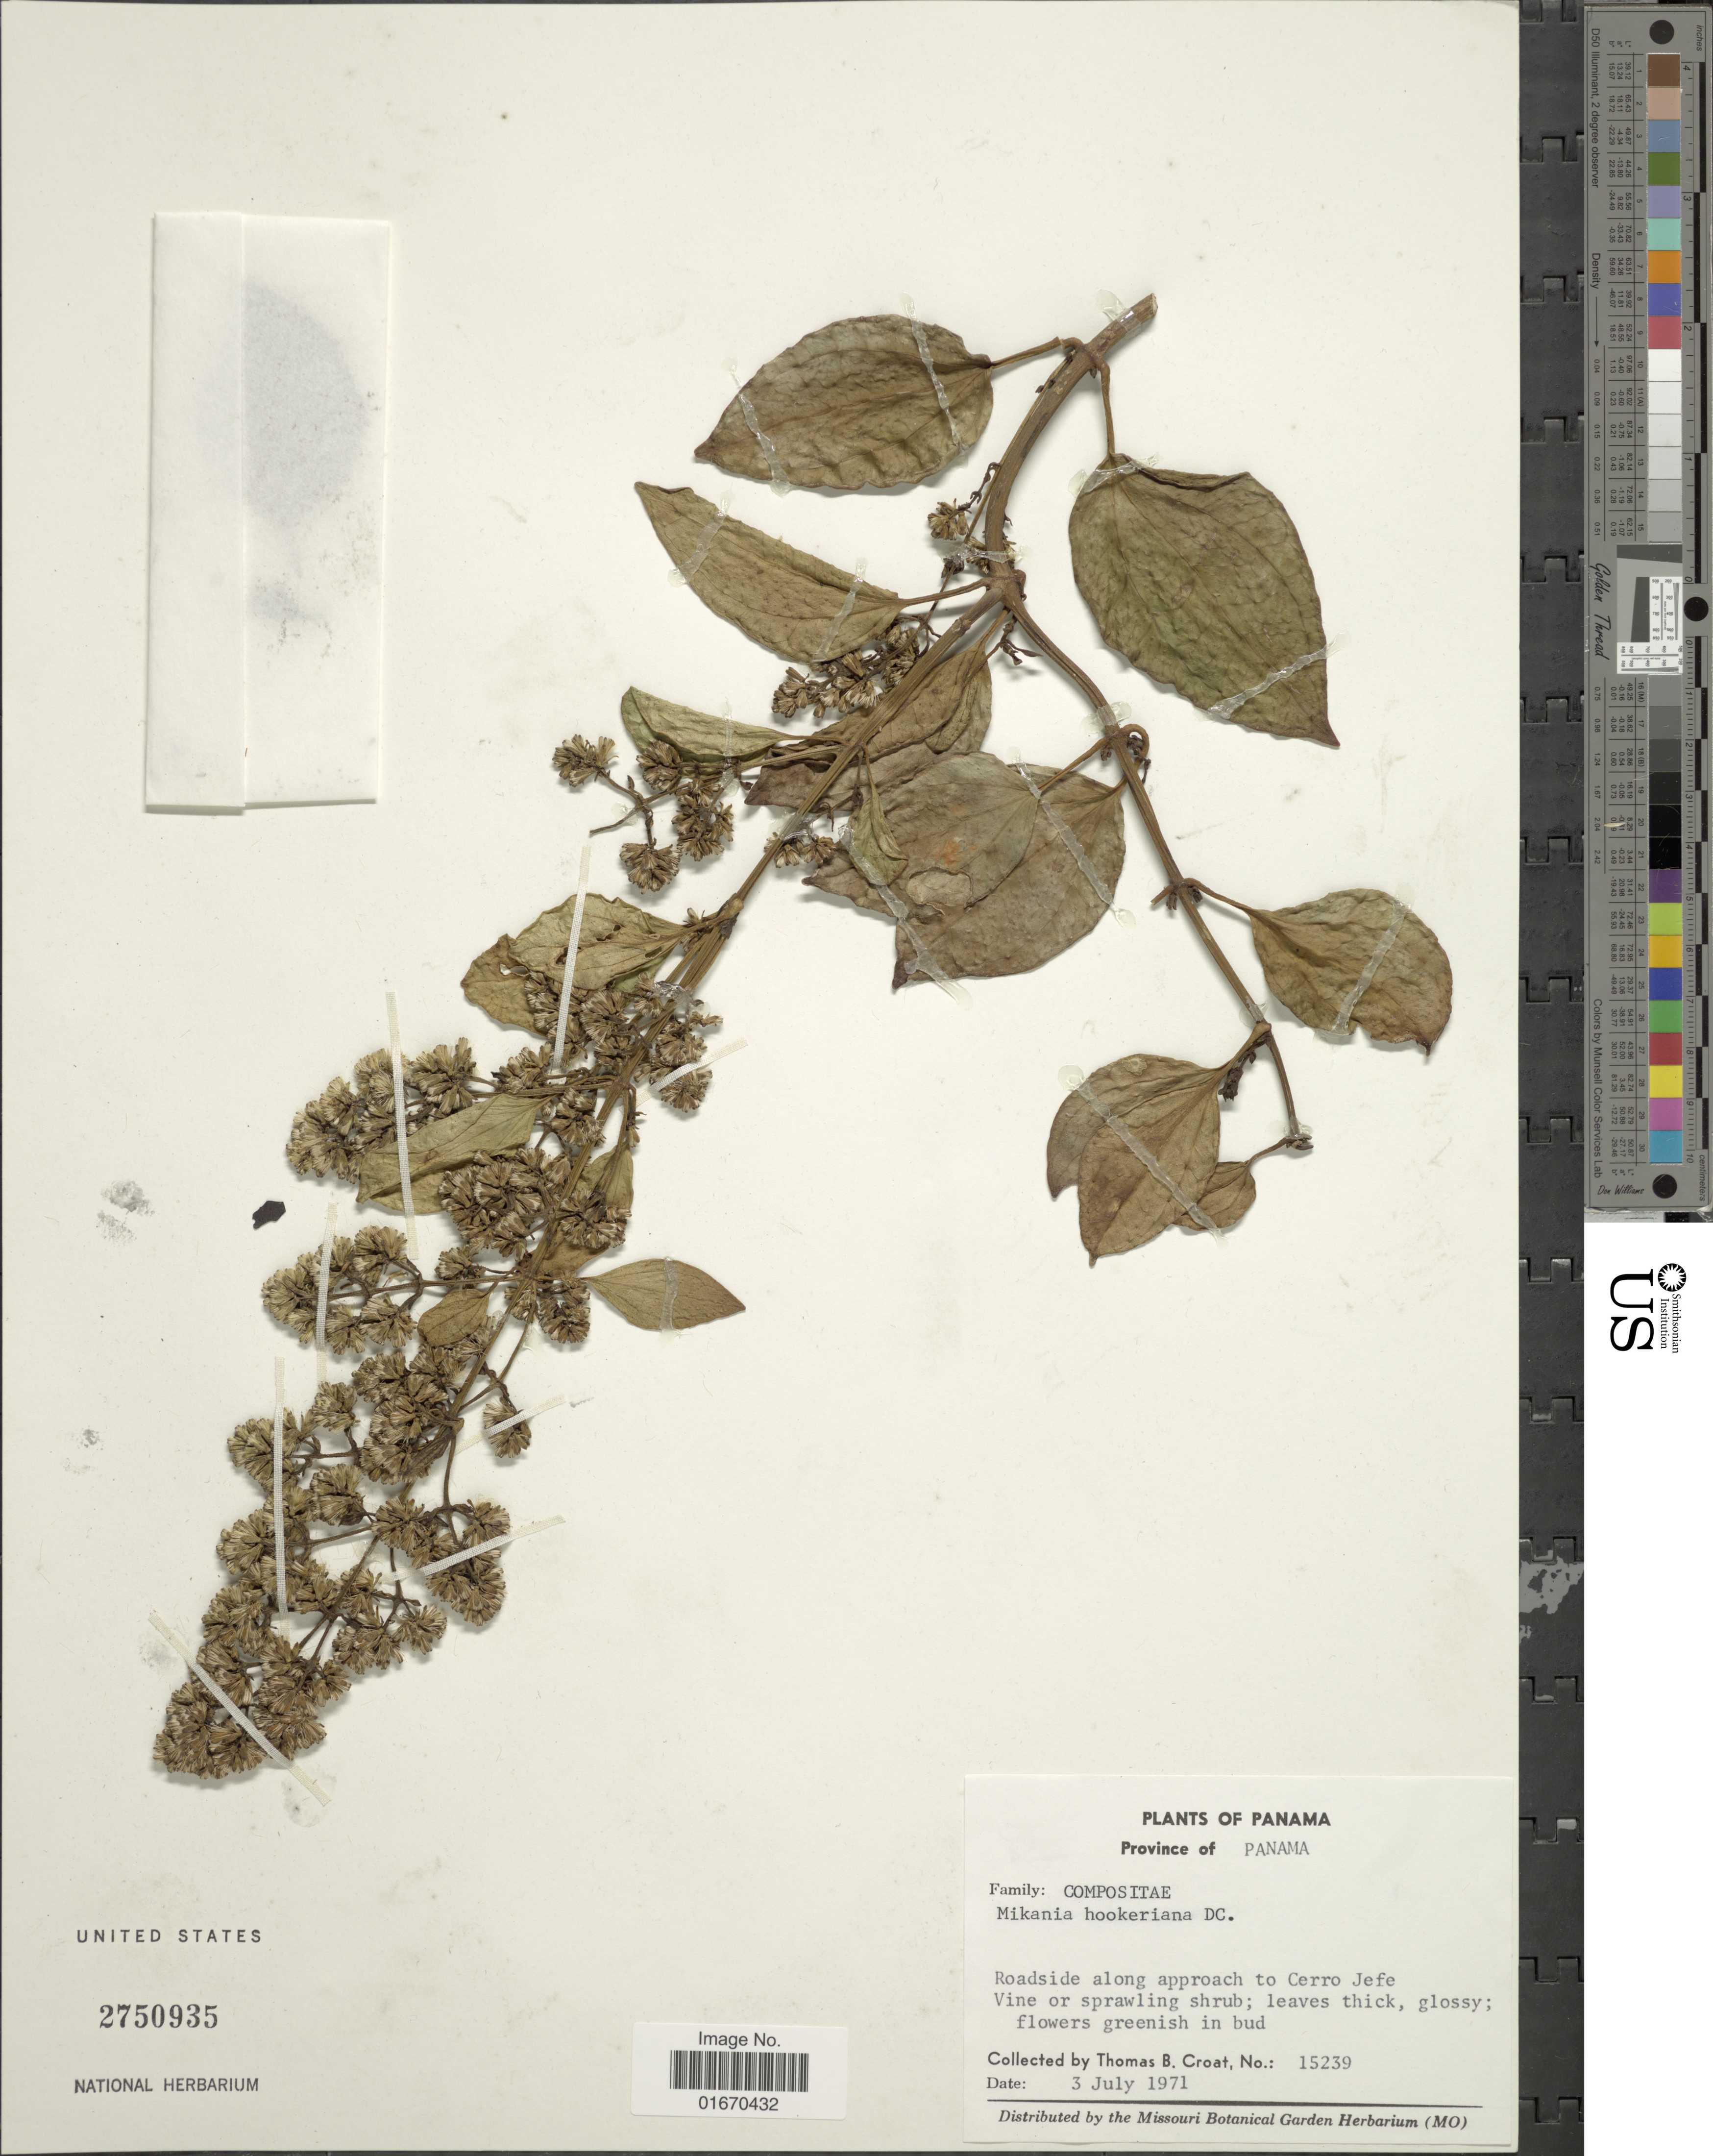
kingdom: Plantae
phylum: Tracheophyta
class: Magnoliopsida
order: Asterales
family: Asteraceae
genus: Mikania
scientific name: Mikania hookeriana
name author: DC.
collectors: T. B. Croat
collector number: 15239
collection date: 1971-07-03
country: Panama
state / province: Panamá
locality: Roadside along approach to Cerro Jefe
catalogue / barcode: US 2750935